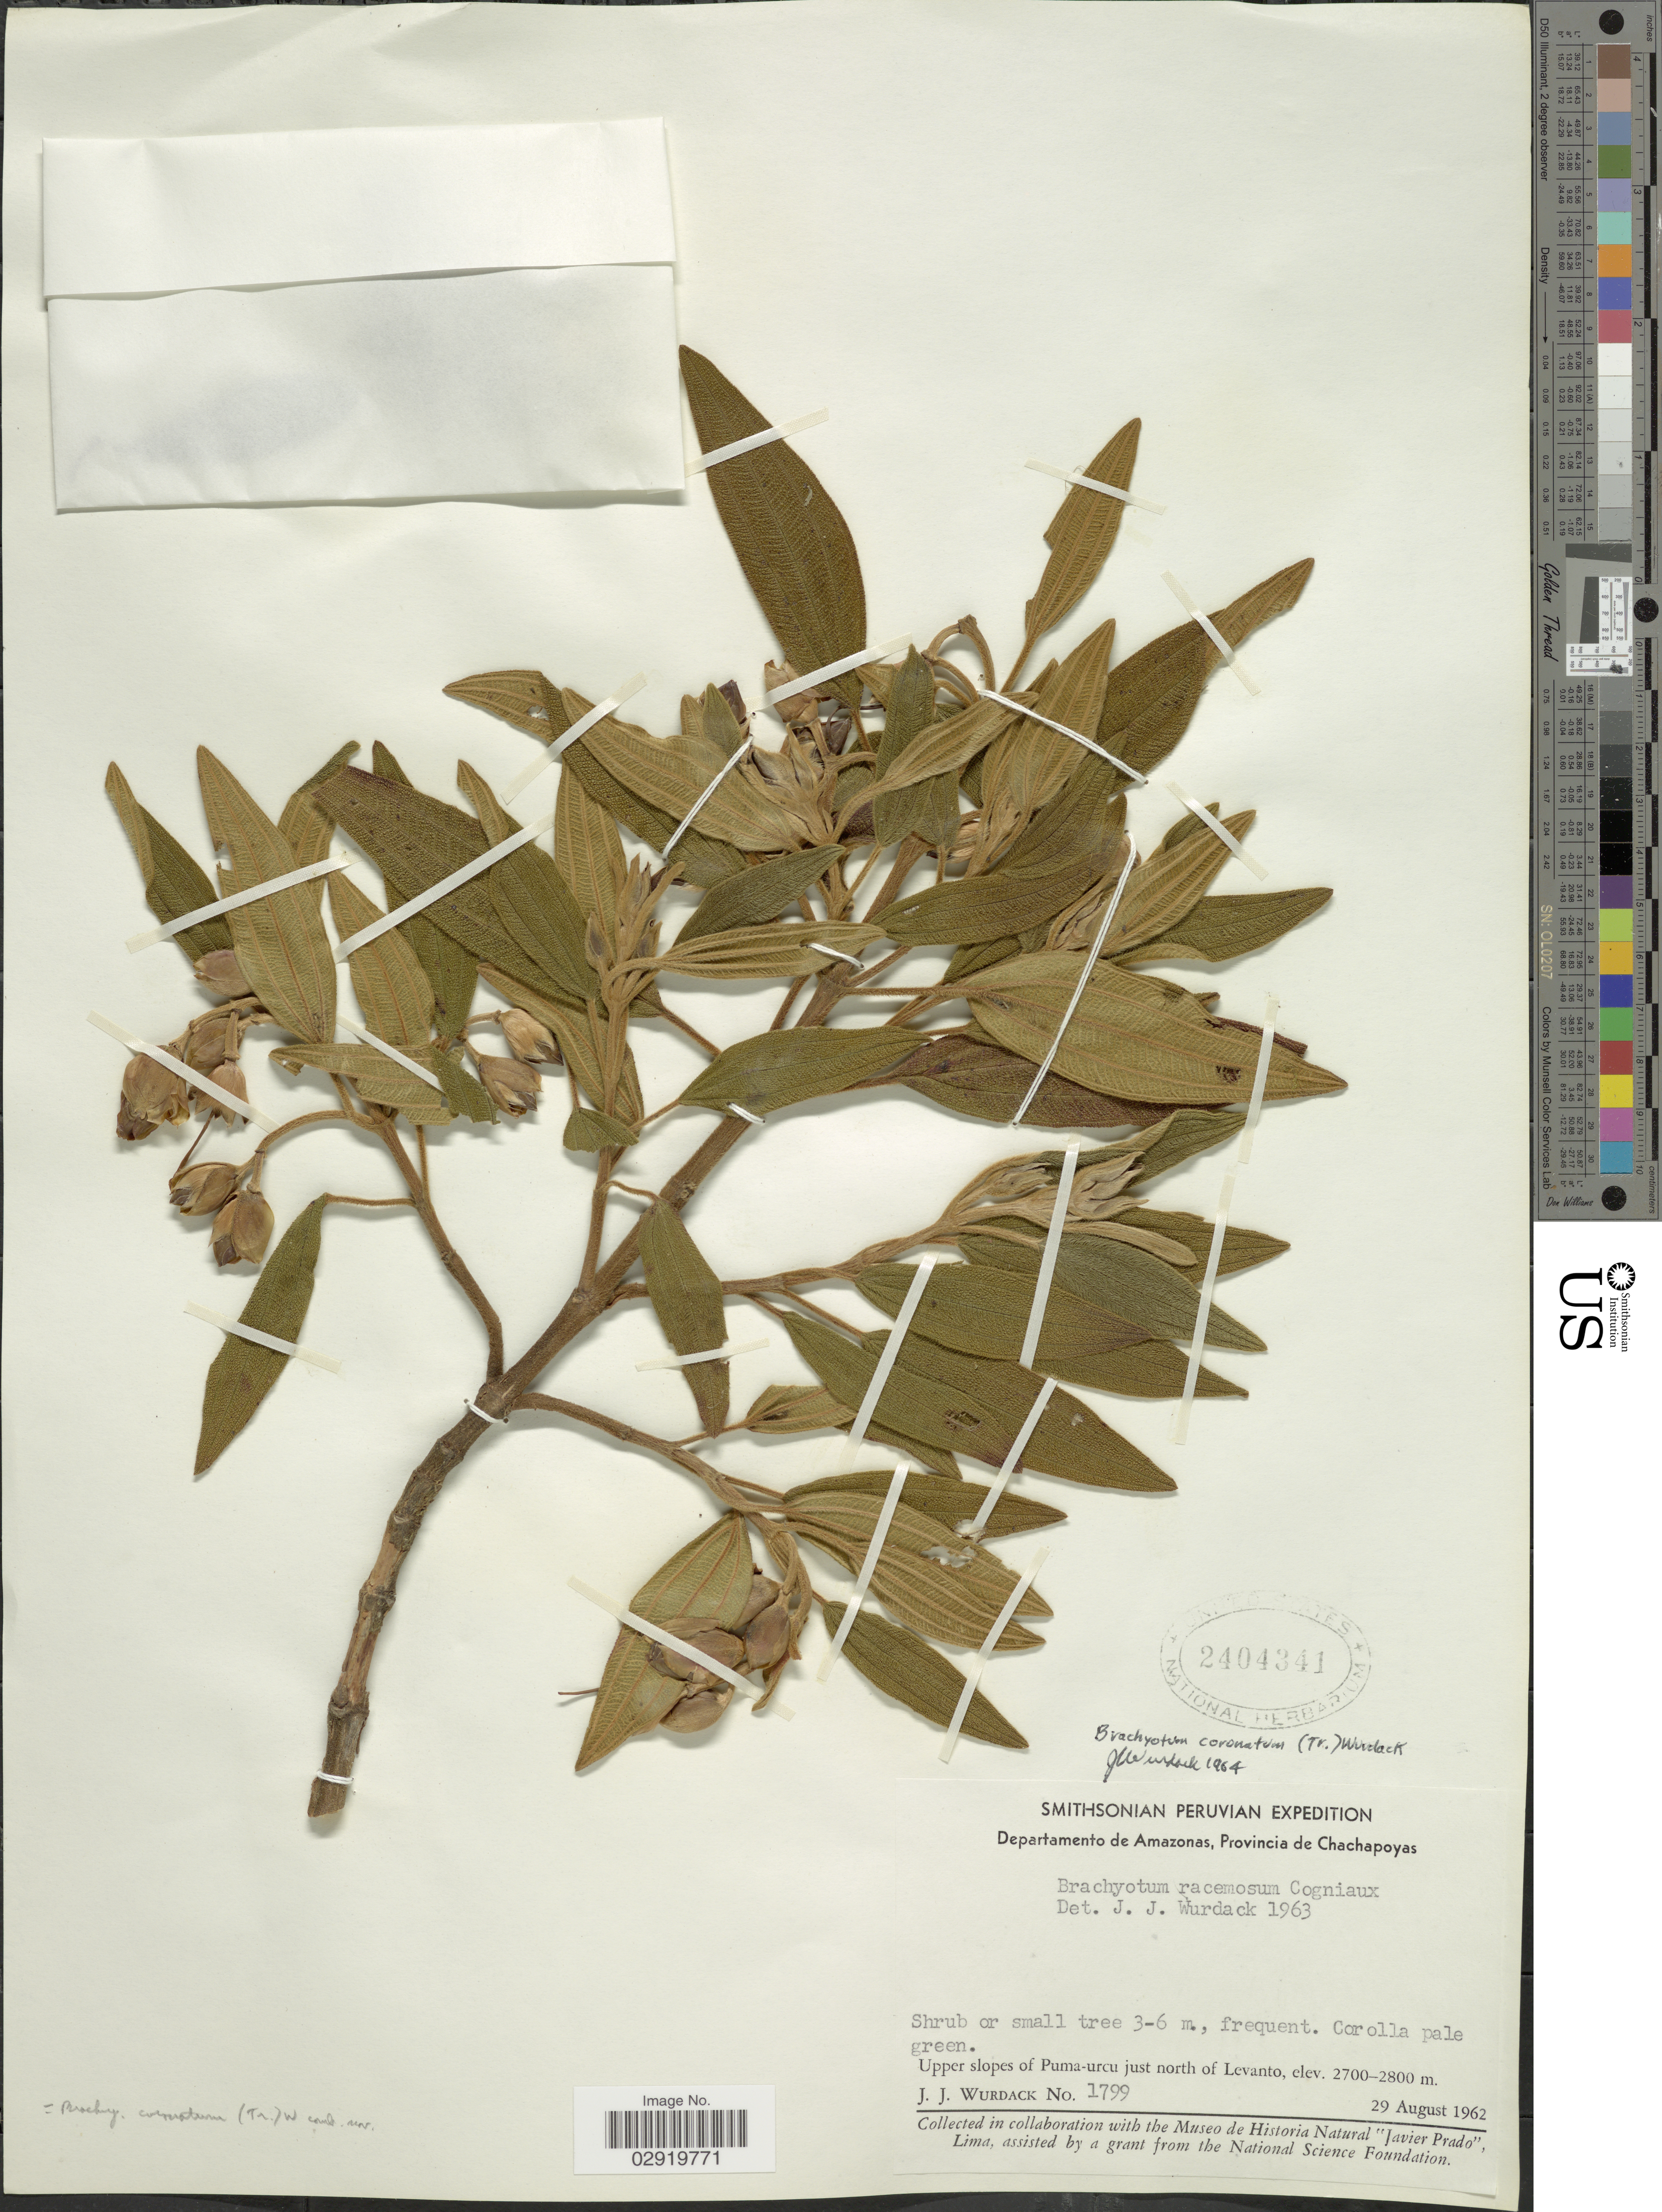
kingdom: Plantae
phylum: Tracheophyta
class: Magnoliopsida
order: Myrtales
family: Melastomataceae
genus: Brachyotum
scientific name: Brachyotum coronatum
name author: (Triana) Wurdack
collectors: J. J. Wurdack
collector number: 1799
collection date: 1962-08-29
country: Peru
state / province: Amazonas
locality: Departamento de Amazonas, Provincia de Chachapoyas. Upper slopes of Puma-urcu just north of Levanto.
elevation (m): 2700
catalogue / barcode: US 2404341